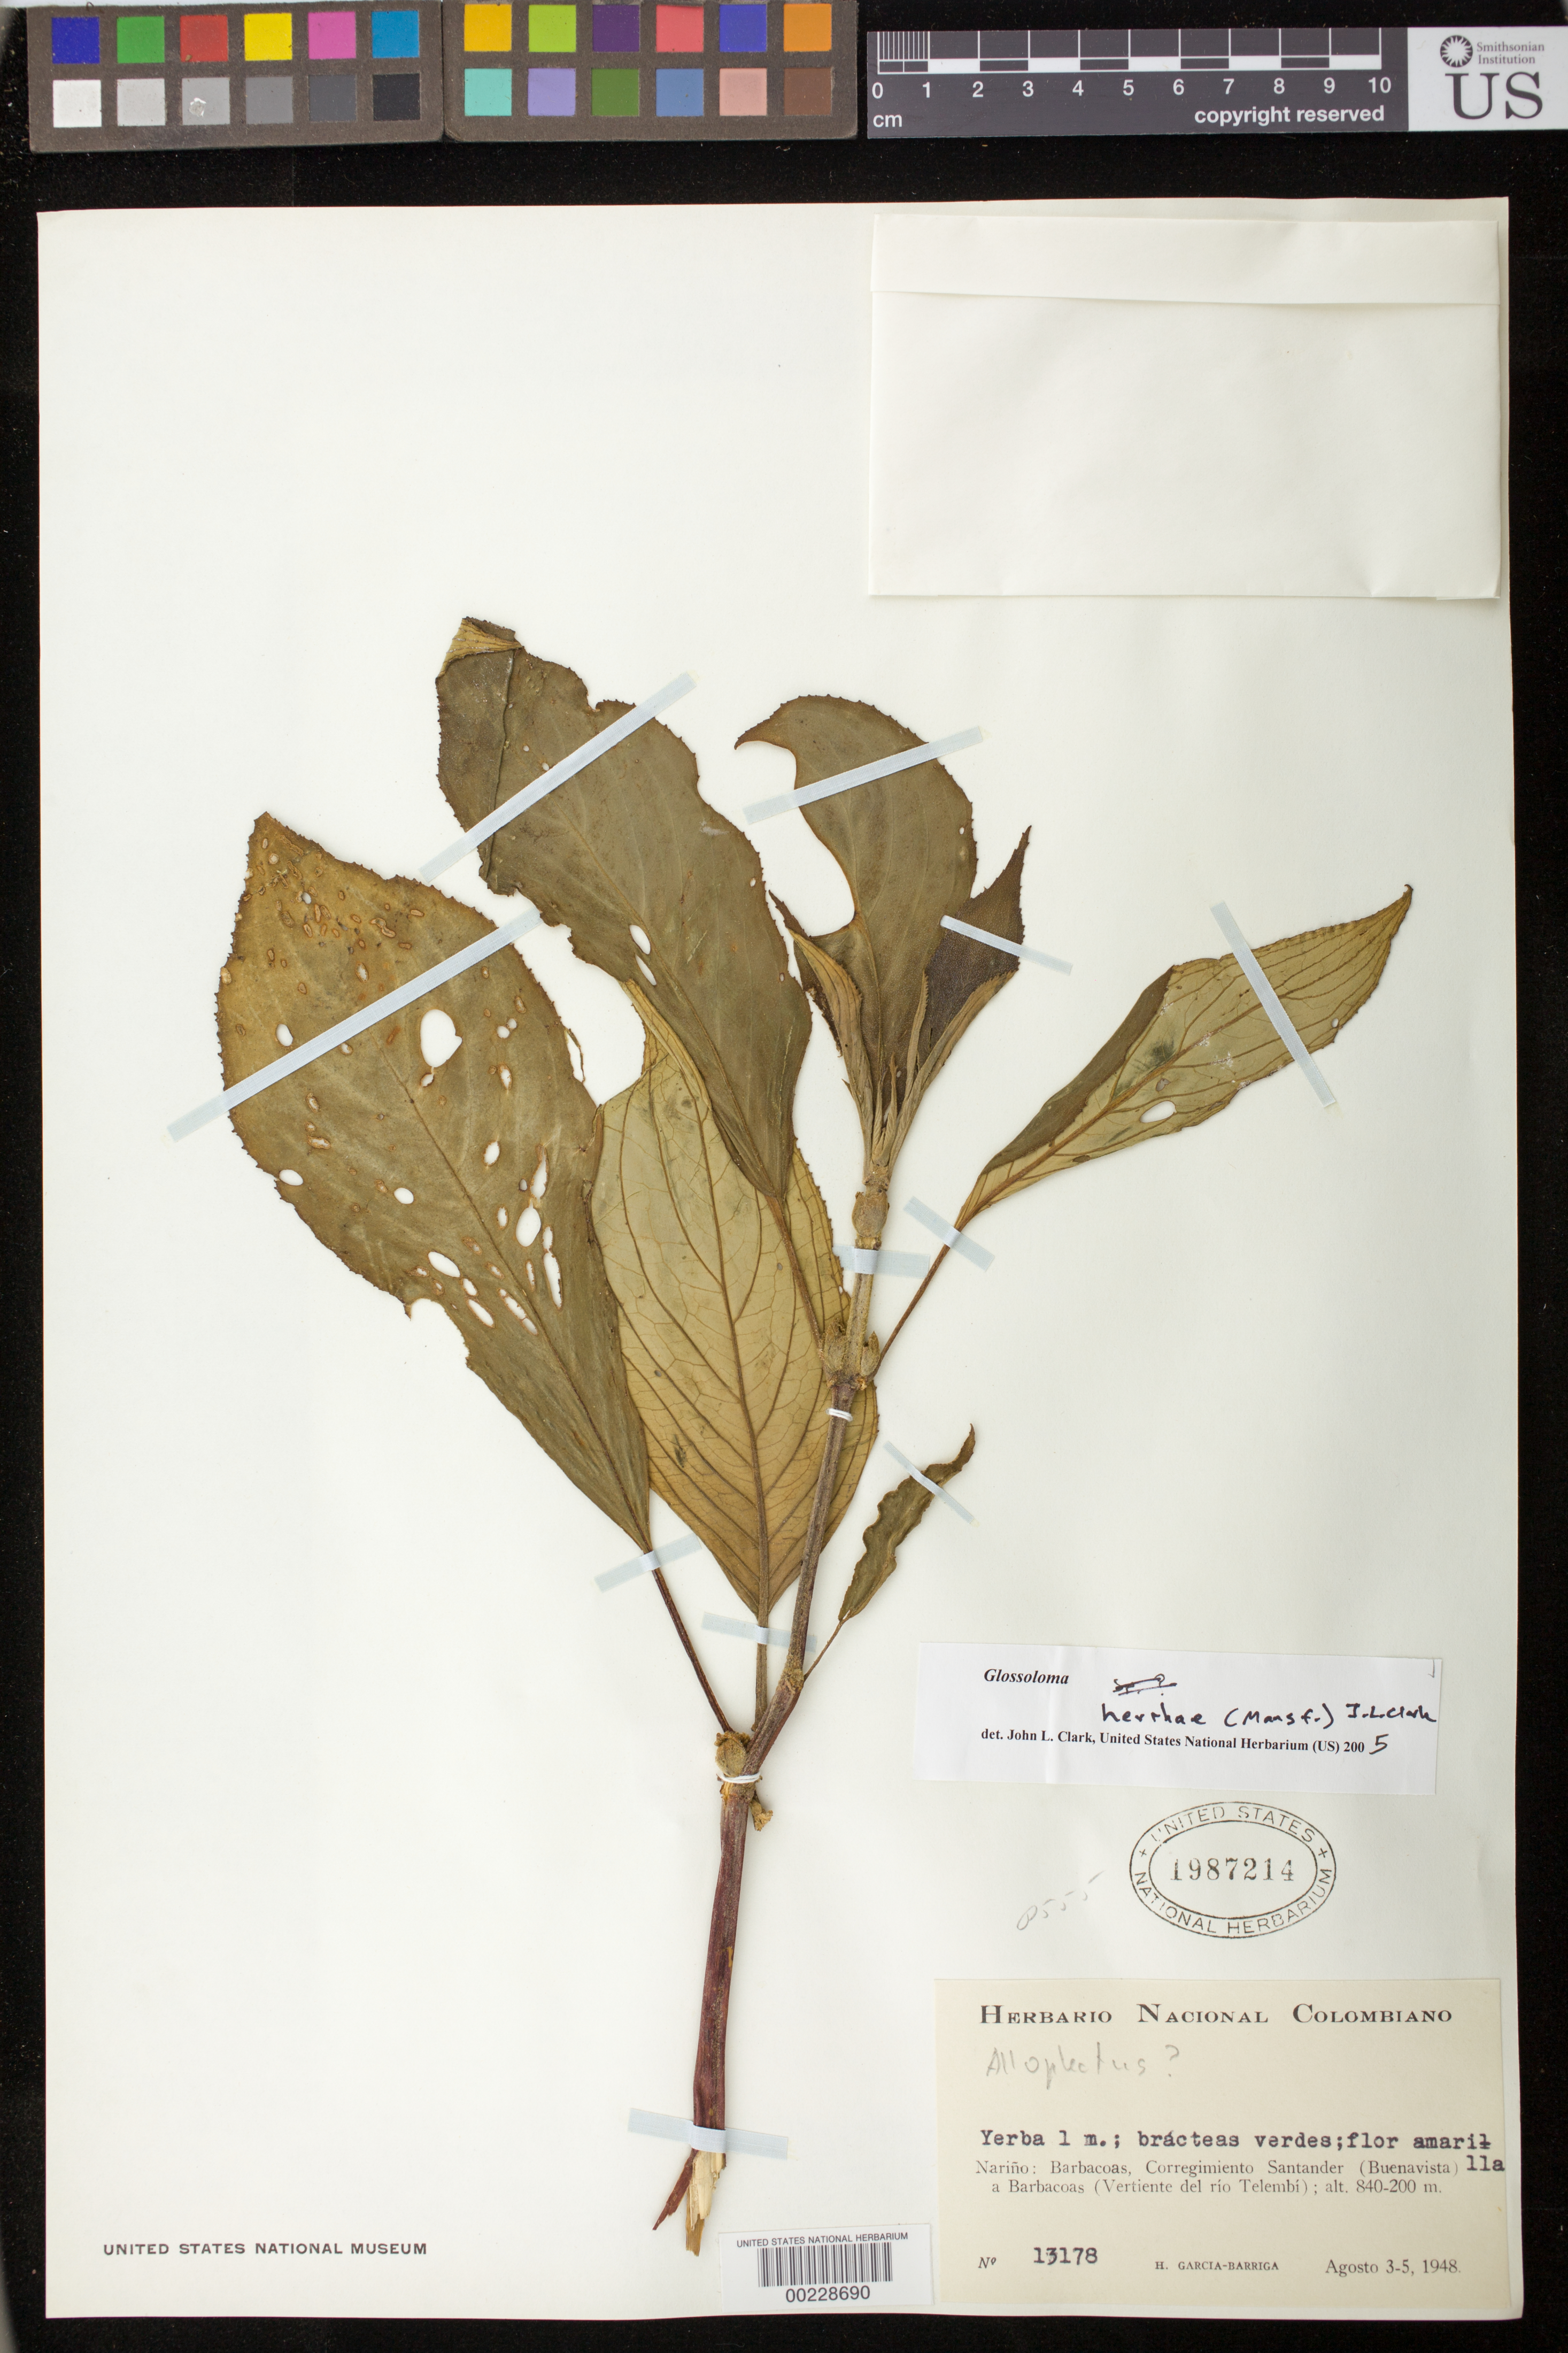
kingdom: Plantae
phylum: Tracheophyta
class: Magnoliopsida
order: Lamiales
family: Gesneriaceae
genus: Glossoloma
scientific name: Glossoloma herthae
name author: (Mansf.) J.L. Clark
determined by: Clark, J. L., (SEL), The Marie Selby Botanical Garden (UNITED STATES)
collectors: H. García Barriga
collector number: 13178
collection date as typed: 3-5 Aug 1948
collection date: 1948-08-03/1948-08-05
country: Colombia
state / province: Nariño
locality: Barbacoas, corregimiento Santander (Buenavista) to Barbacoas (slope of Rio Telembi)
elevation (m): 200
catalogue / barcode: US 1987214